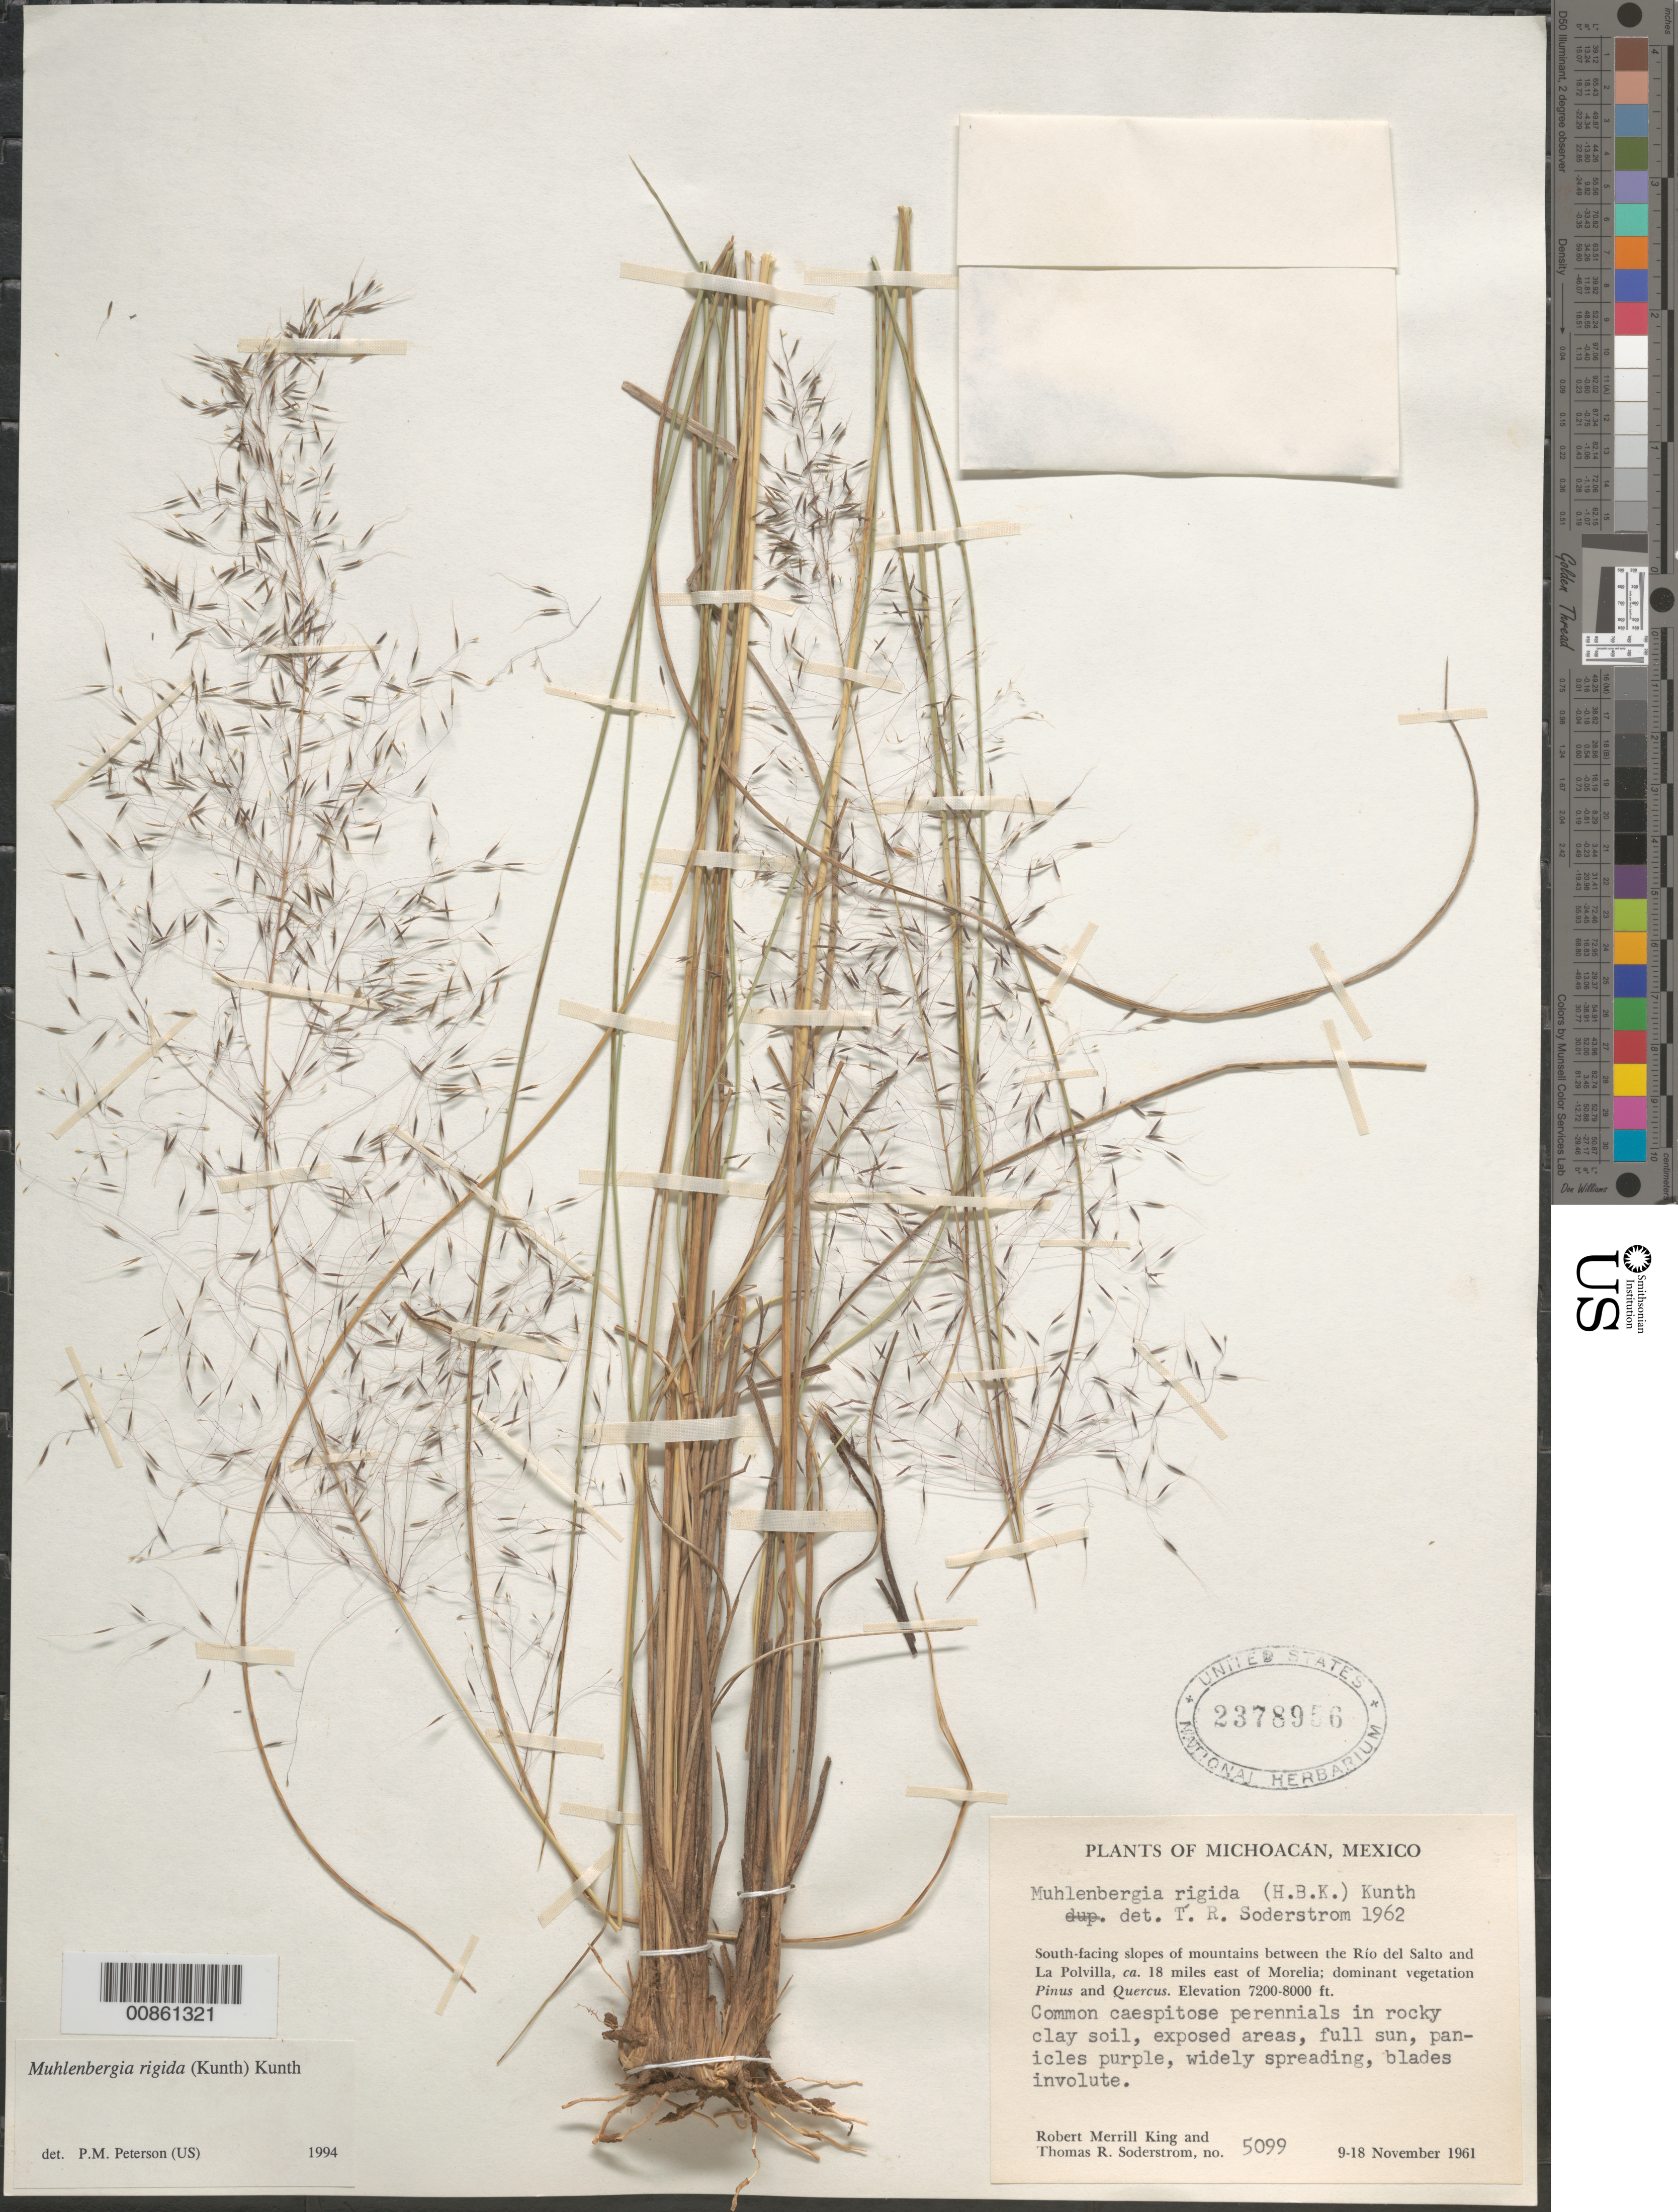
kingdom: Plantae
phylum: Tracheophyta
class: Liliopsida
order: Poales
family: Poaceae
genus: Muhlenbergia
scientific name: Muhlenbergia rigida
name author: (Kunth) Kunth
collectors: R. M. King & T. R. Soderstrom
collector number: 5099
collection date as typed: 09 Nov 1961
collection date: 1961-11-09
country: Mexico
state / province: Michoacán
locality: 18 mi E of Morelia, between Rio del Salto y La Polvilla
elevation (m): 2195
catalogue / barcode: US 2378956